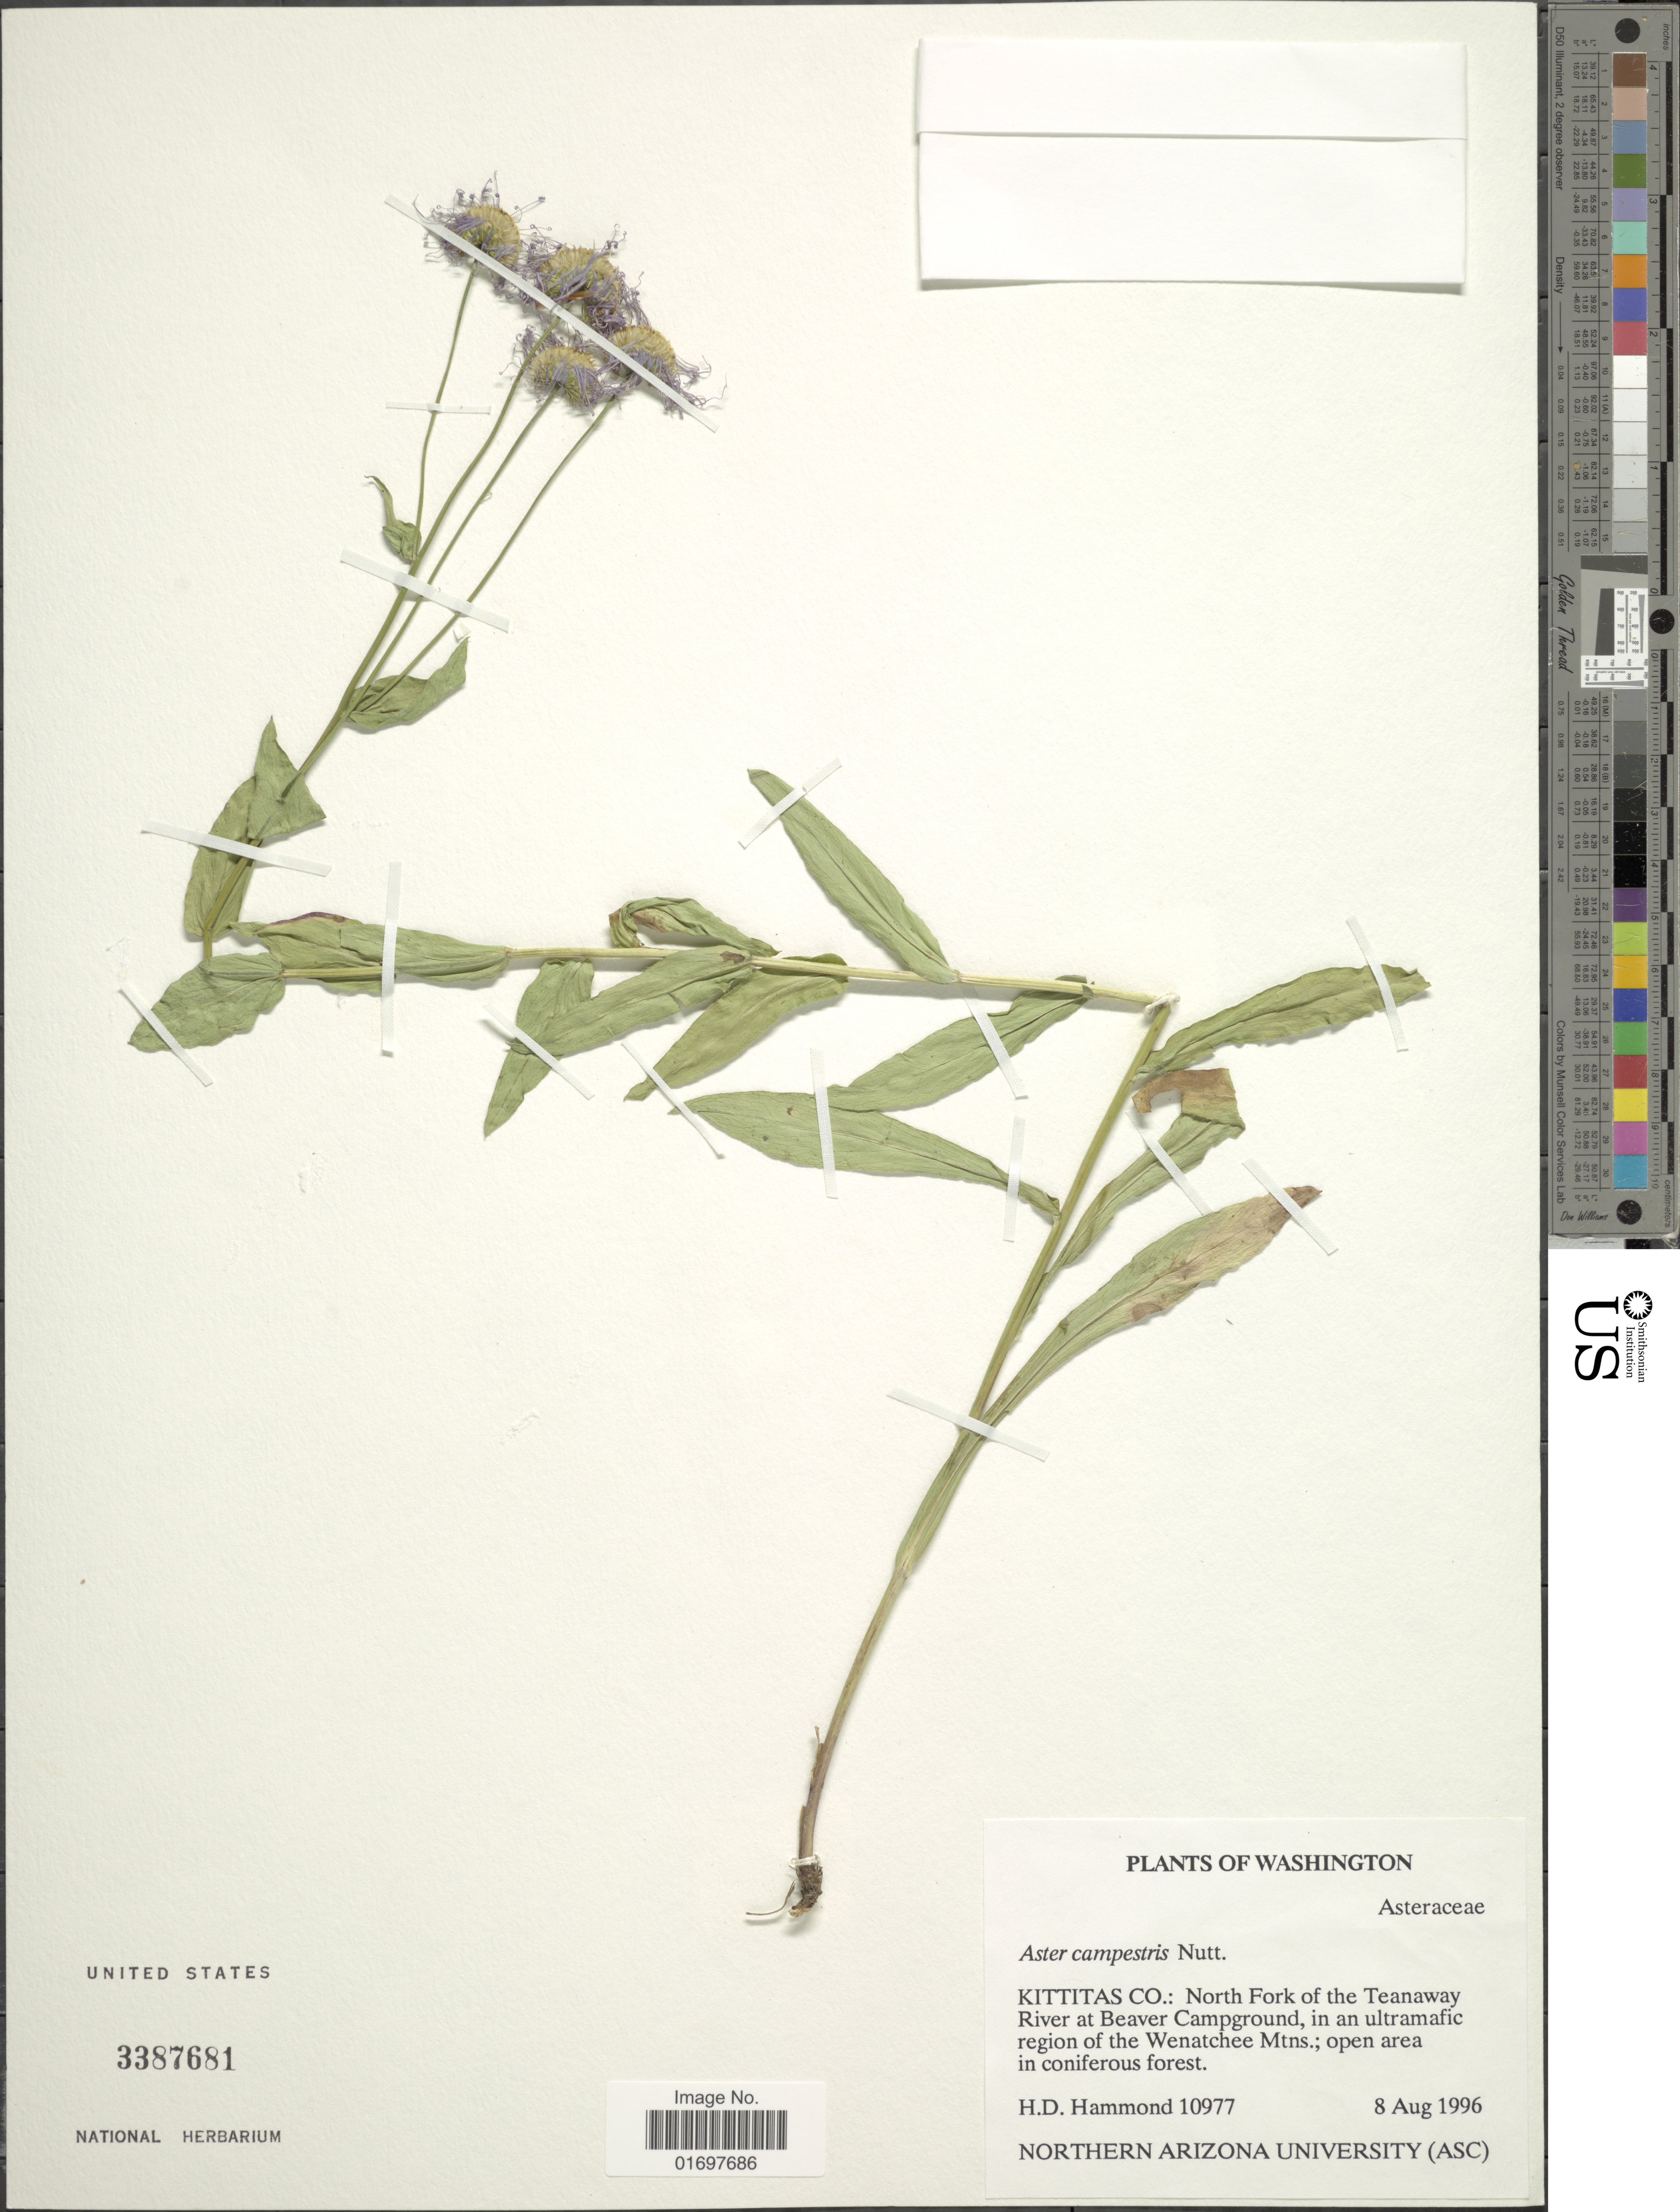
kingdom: Plantae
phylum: Tracheophyta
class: Magnoliopsida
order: Asterales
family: Asteraceae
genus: Symphyotrichum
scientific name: Symphyotrichum campestre var. bloomeri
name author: (A. Gray) G.L. Nesom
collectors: H. Hammond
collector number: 10977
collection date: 1996-08-08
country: United States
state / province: Washington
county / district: Kittitas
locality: Kittitas Co.: North Fork of the Teanaway River at Beaver Campground, in an ultramafic region of the Wenatchee Mtns.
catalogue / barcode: US 3387681